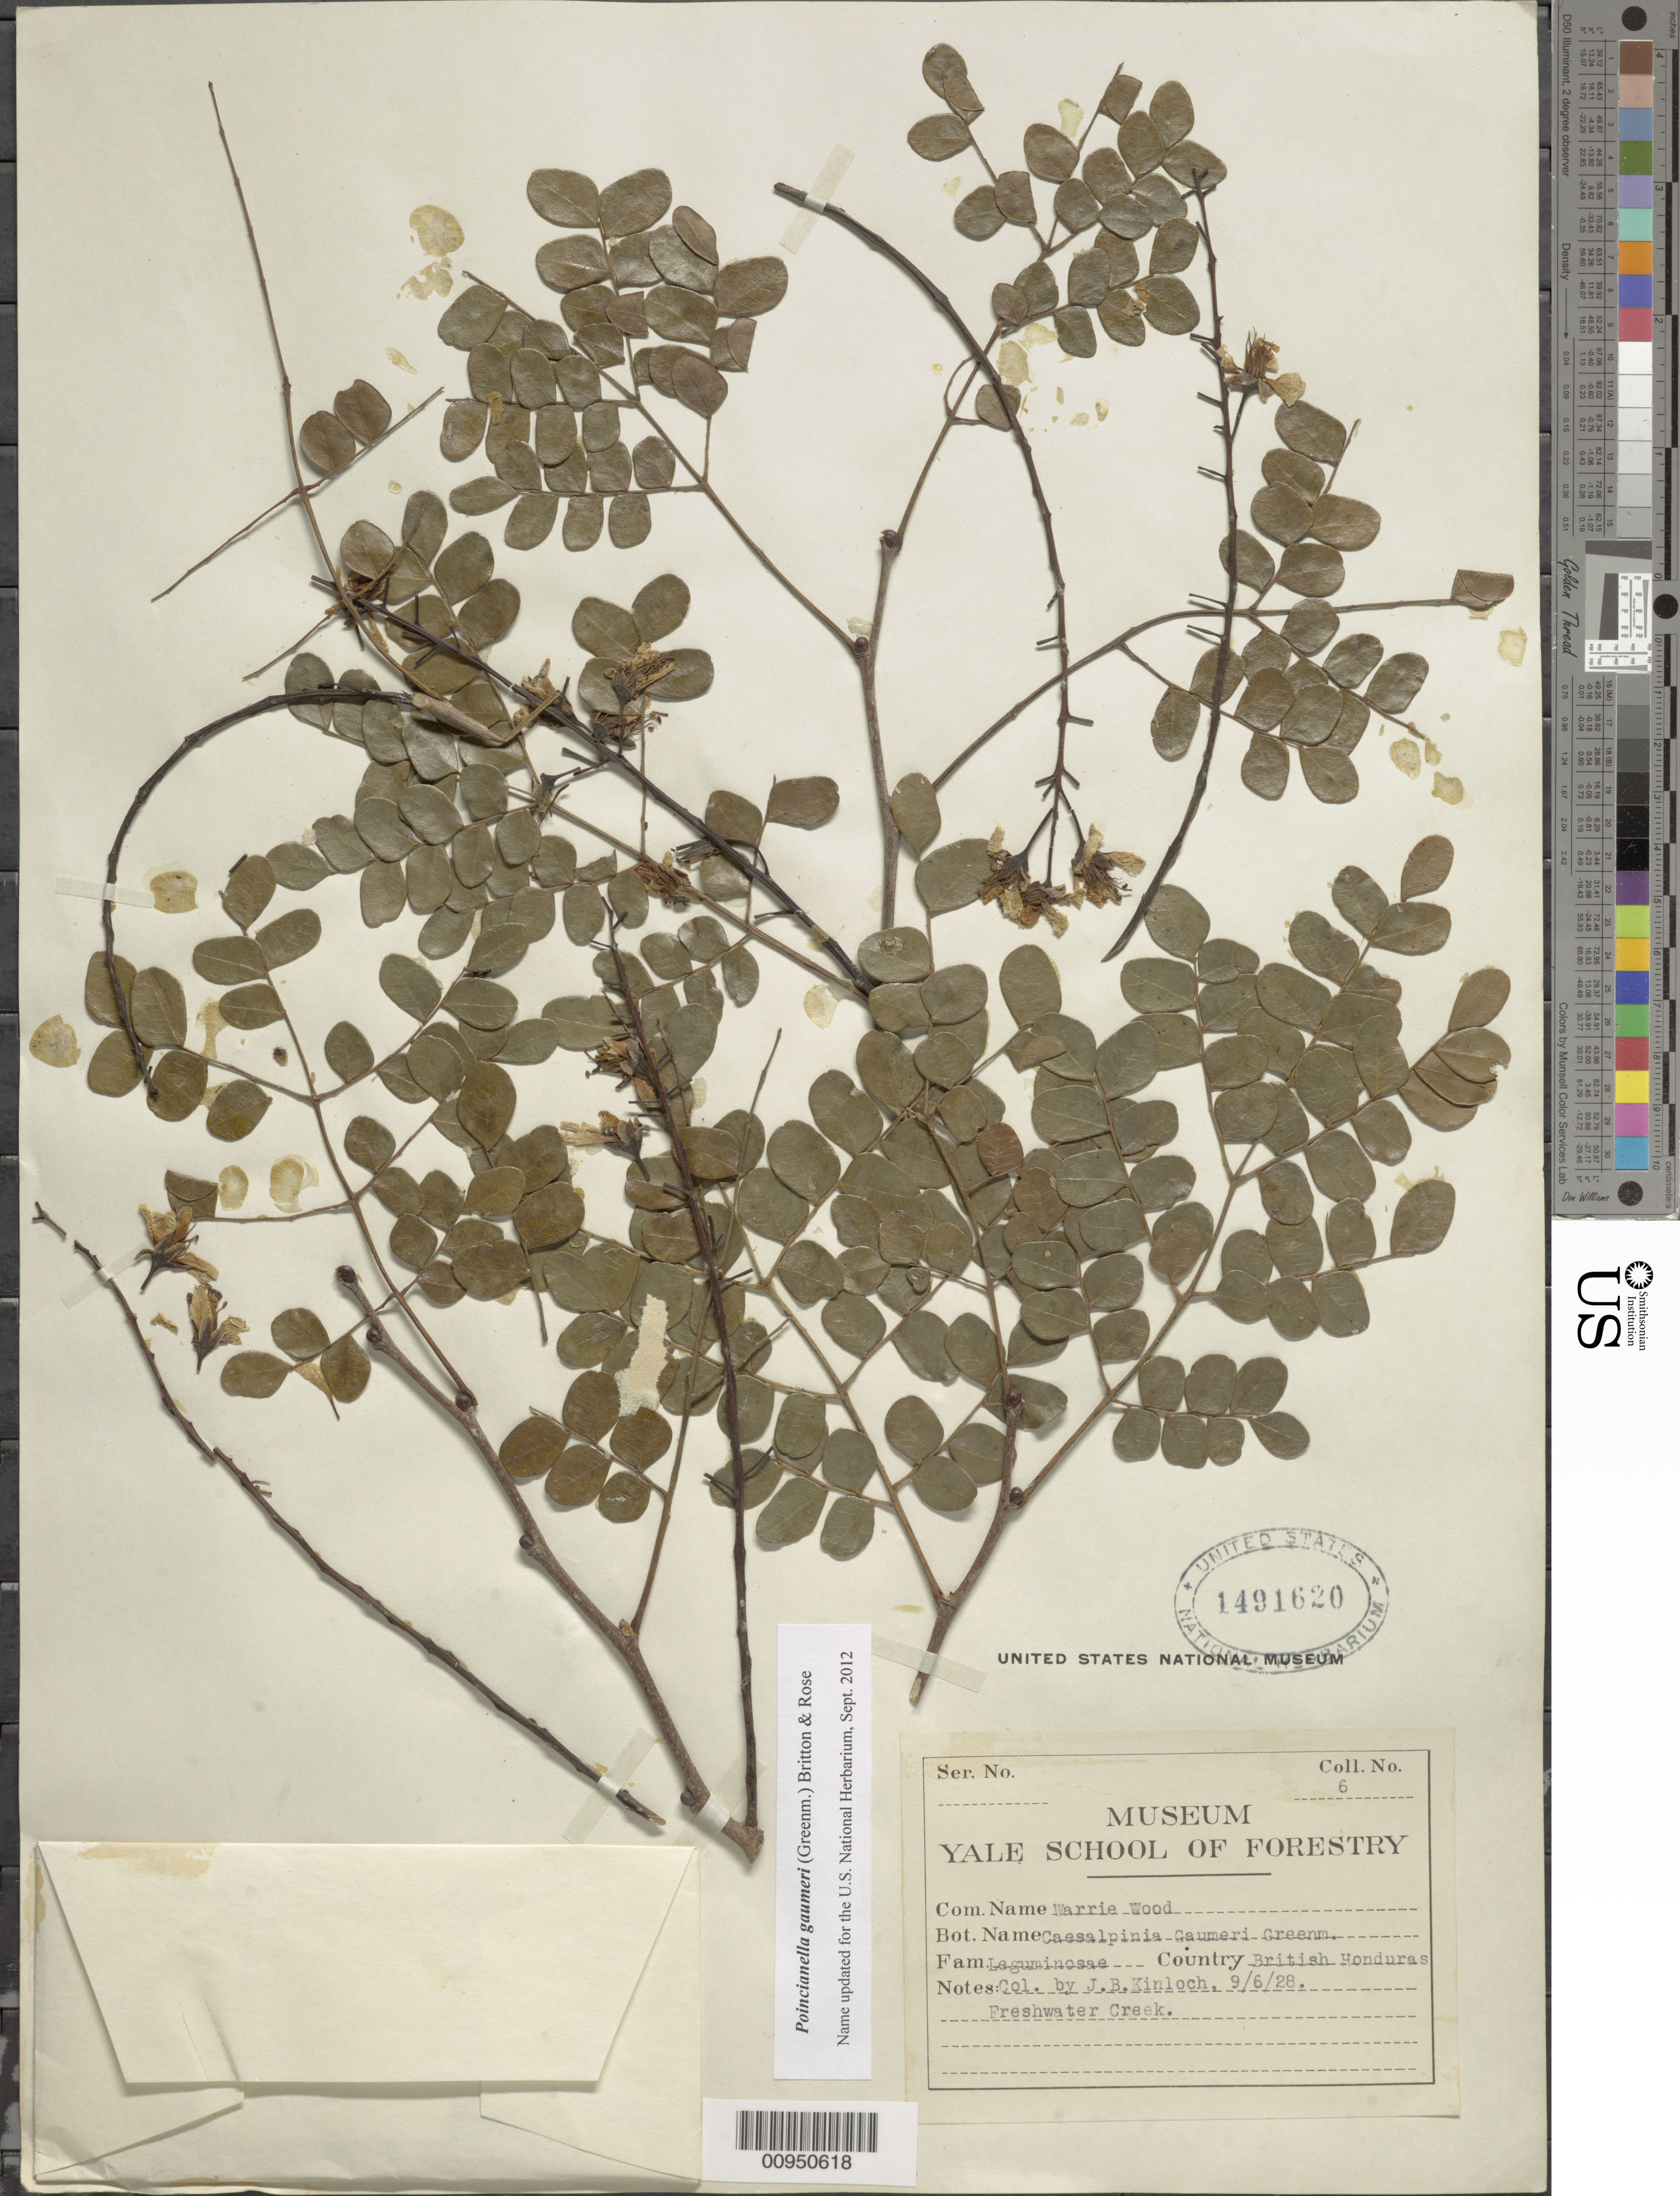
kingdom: Plantae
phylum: Tracheophyta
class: Magnoliopsida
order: Fabales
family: Fabaceae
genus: Cenostigma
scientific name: Cenostigma gaumeri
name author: (Greenm.) Gagnon & G.P. Lewis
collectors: J. Kinloch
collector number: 6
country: Belize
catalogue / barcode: US 1491620